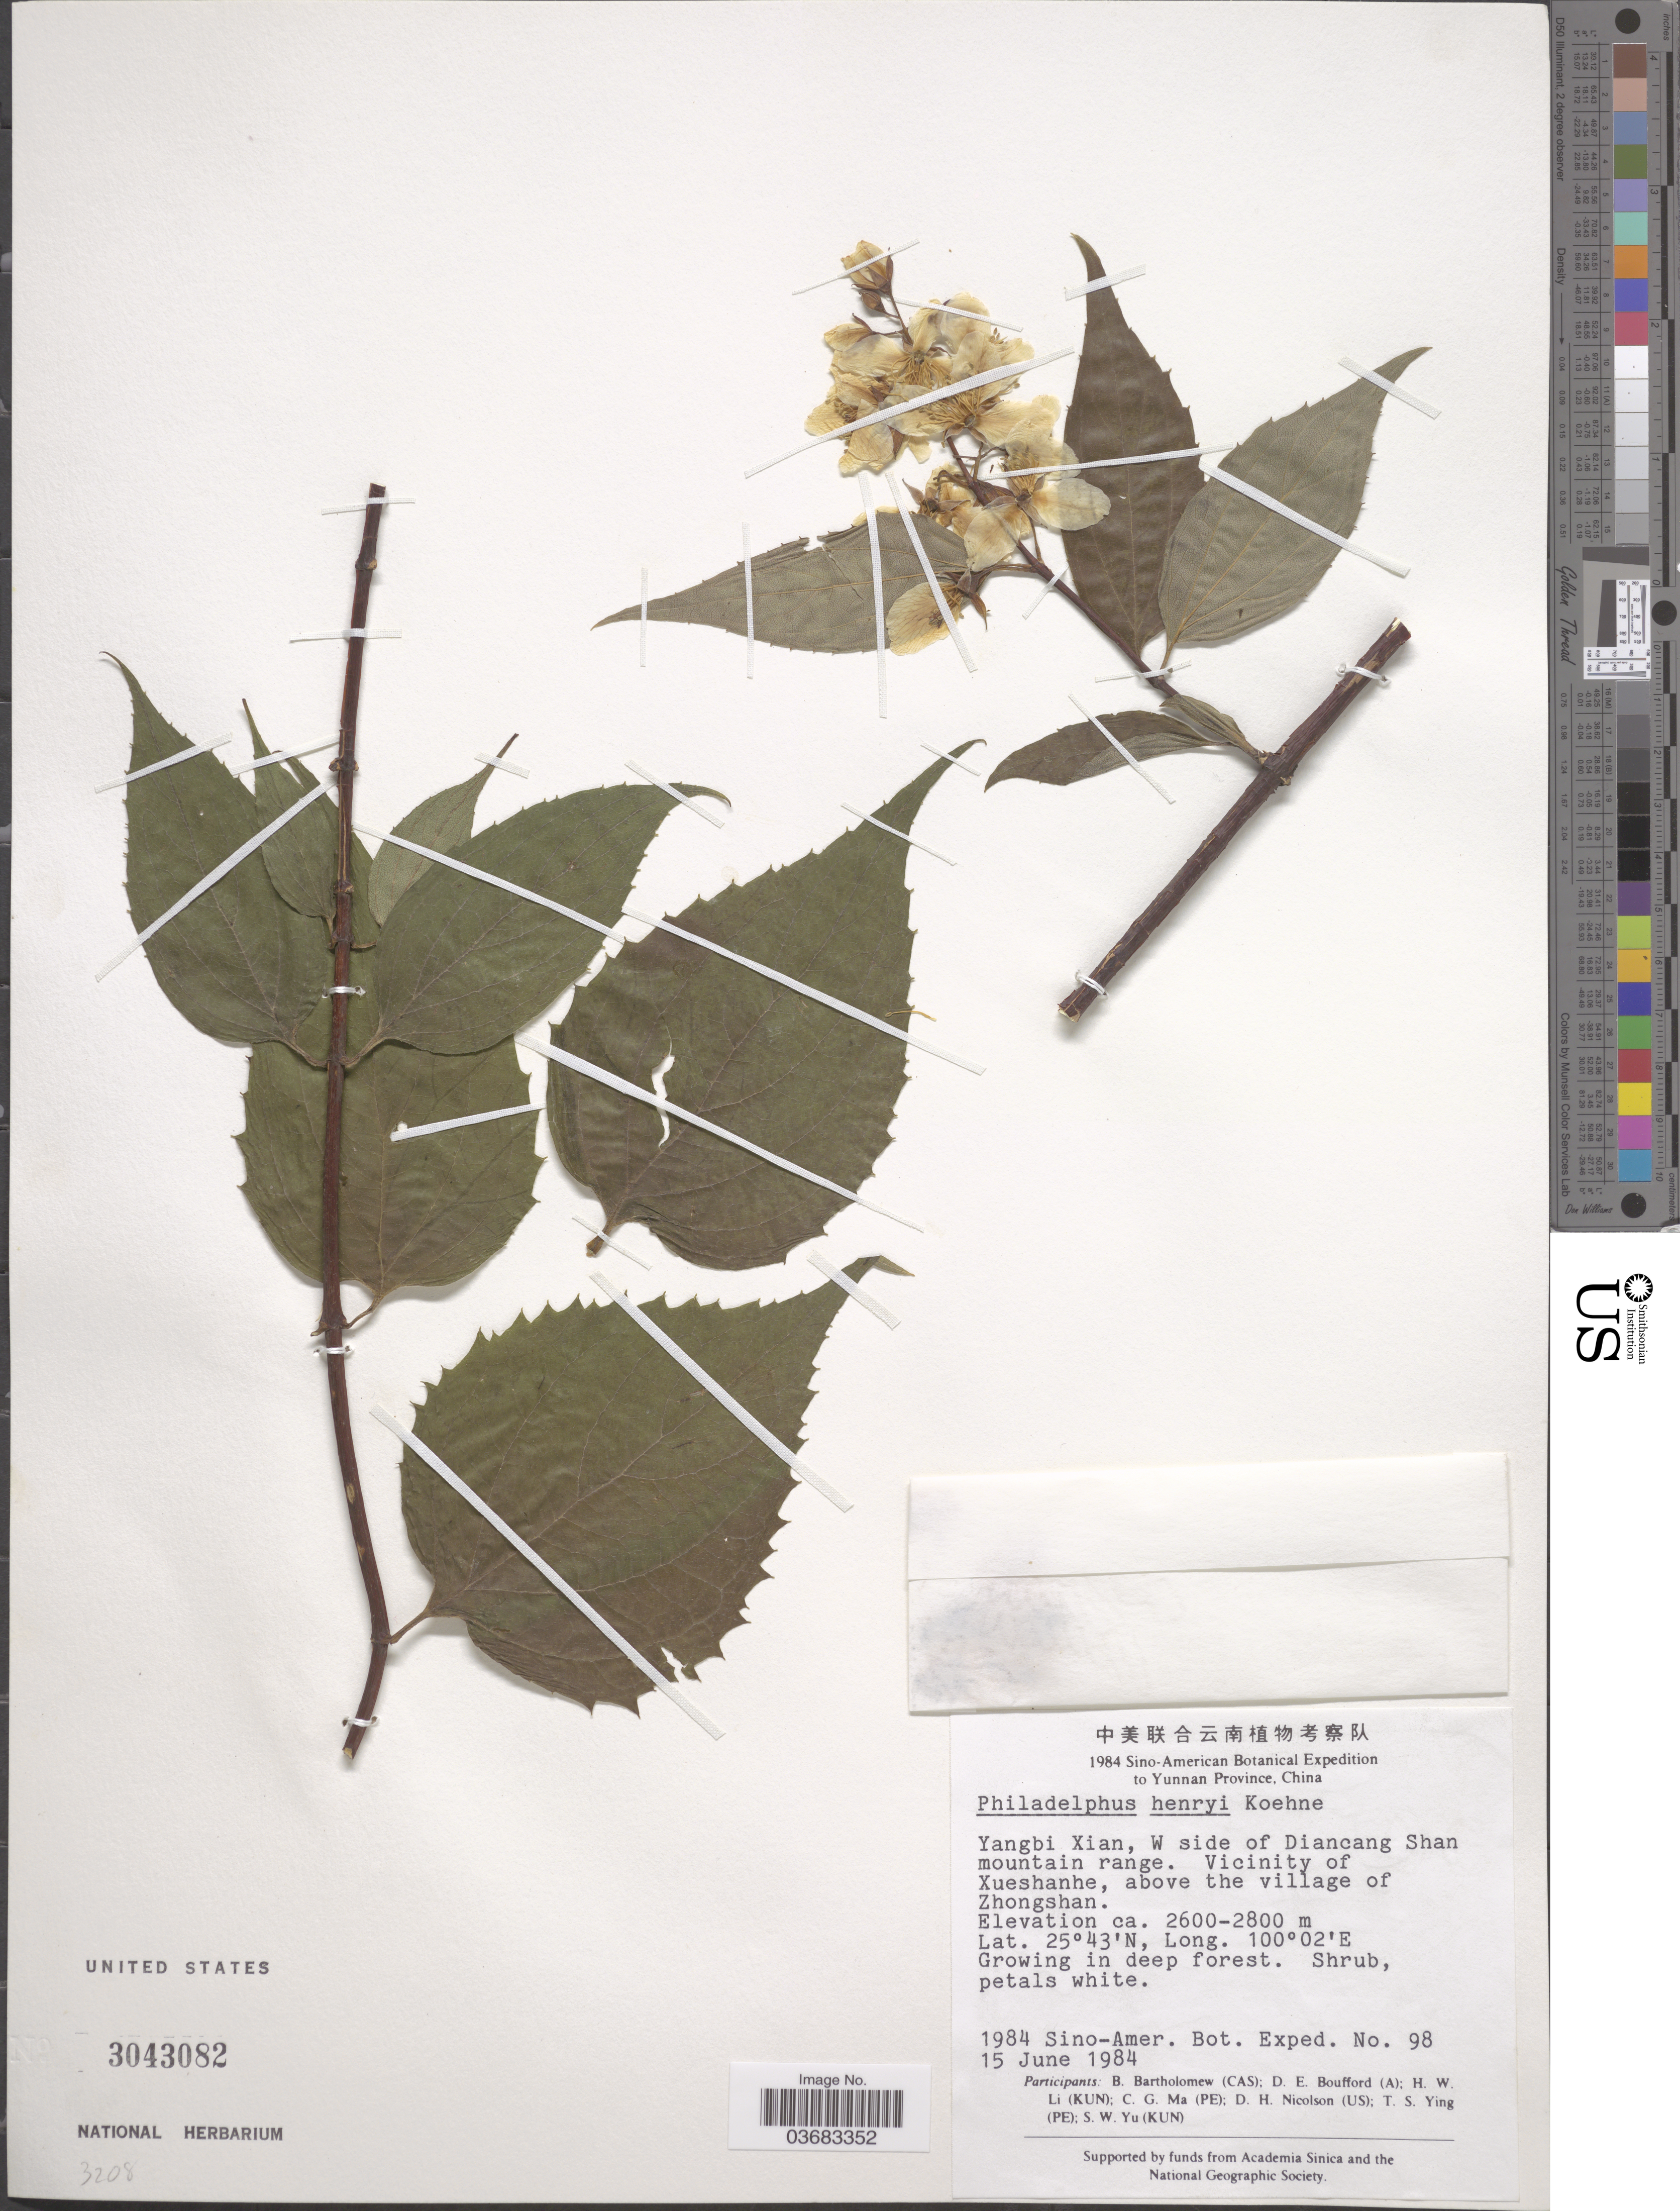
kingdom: Plantae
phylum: Tracheophyta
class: Magnoliopsida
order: Cornales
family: Hydrangeaceae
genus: Philadelphus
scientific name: Philadelphus henryi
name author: Koehne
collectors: Sino-Amer. Bot. Exped. 1984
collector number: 98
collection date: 1984-06-15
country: China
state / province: Yunnan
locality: Yangbi Xian, W side of Diancang Shan mountain range. Vicinity of Xueshanhe, above the village of Zhongshan.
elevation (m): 2600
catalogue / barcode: US 3043082